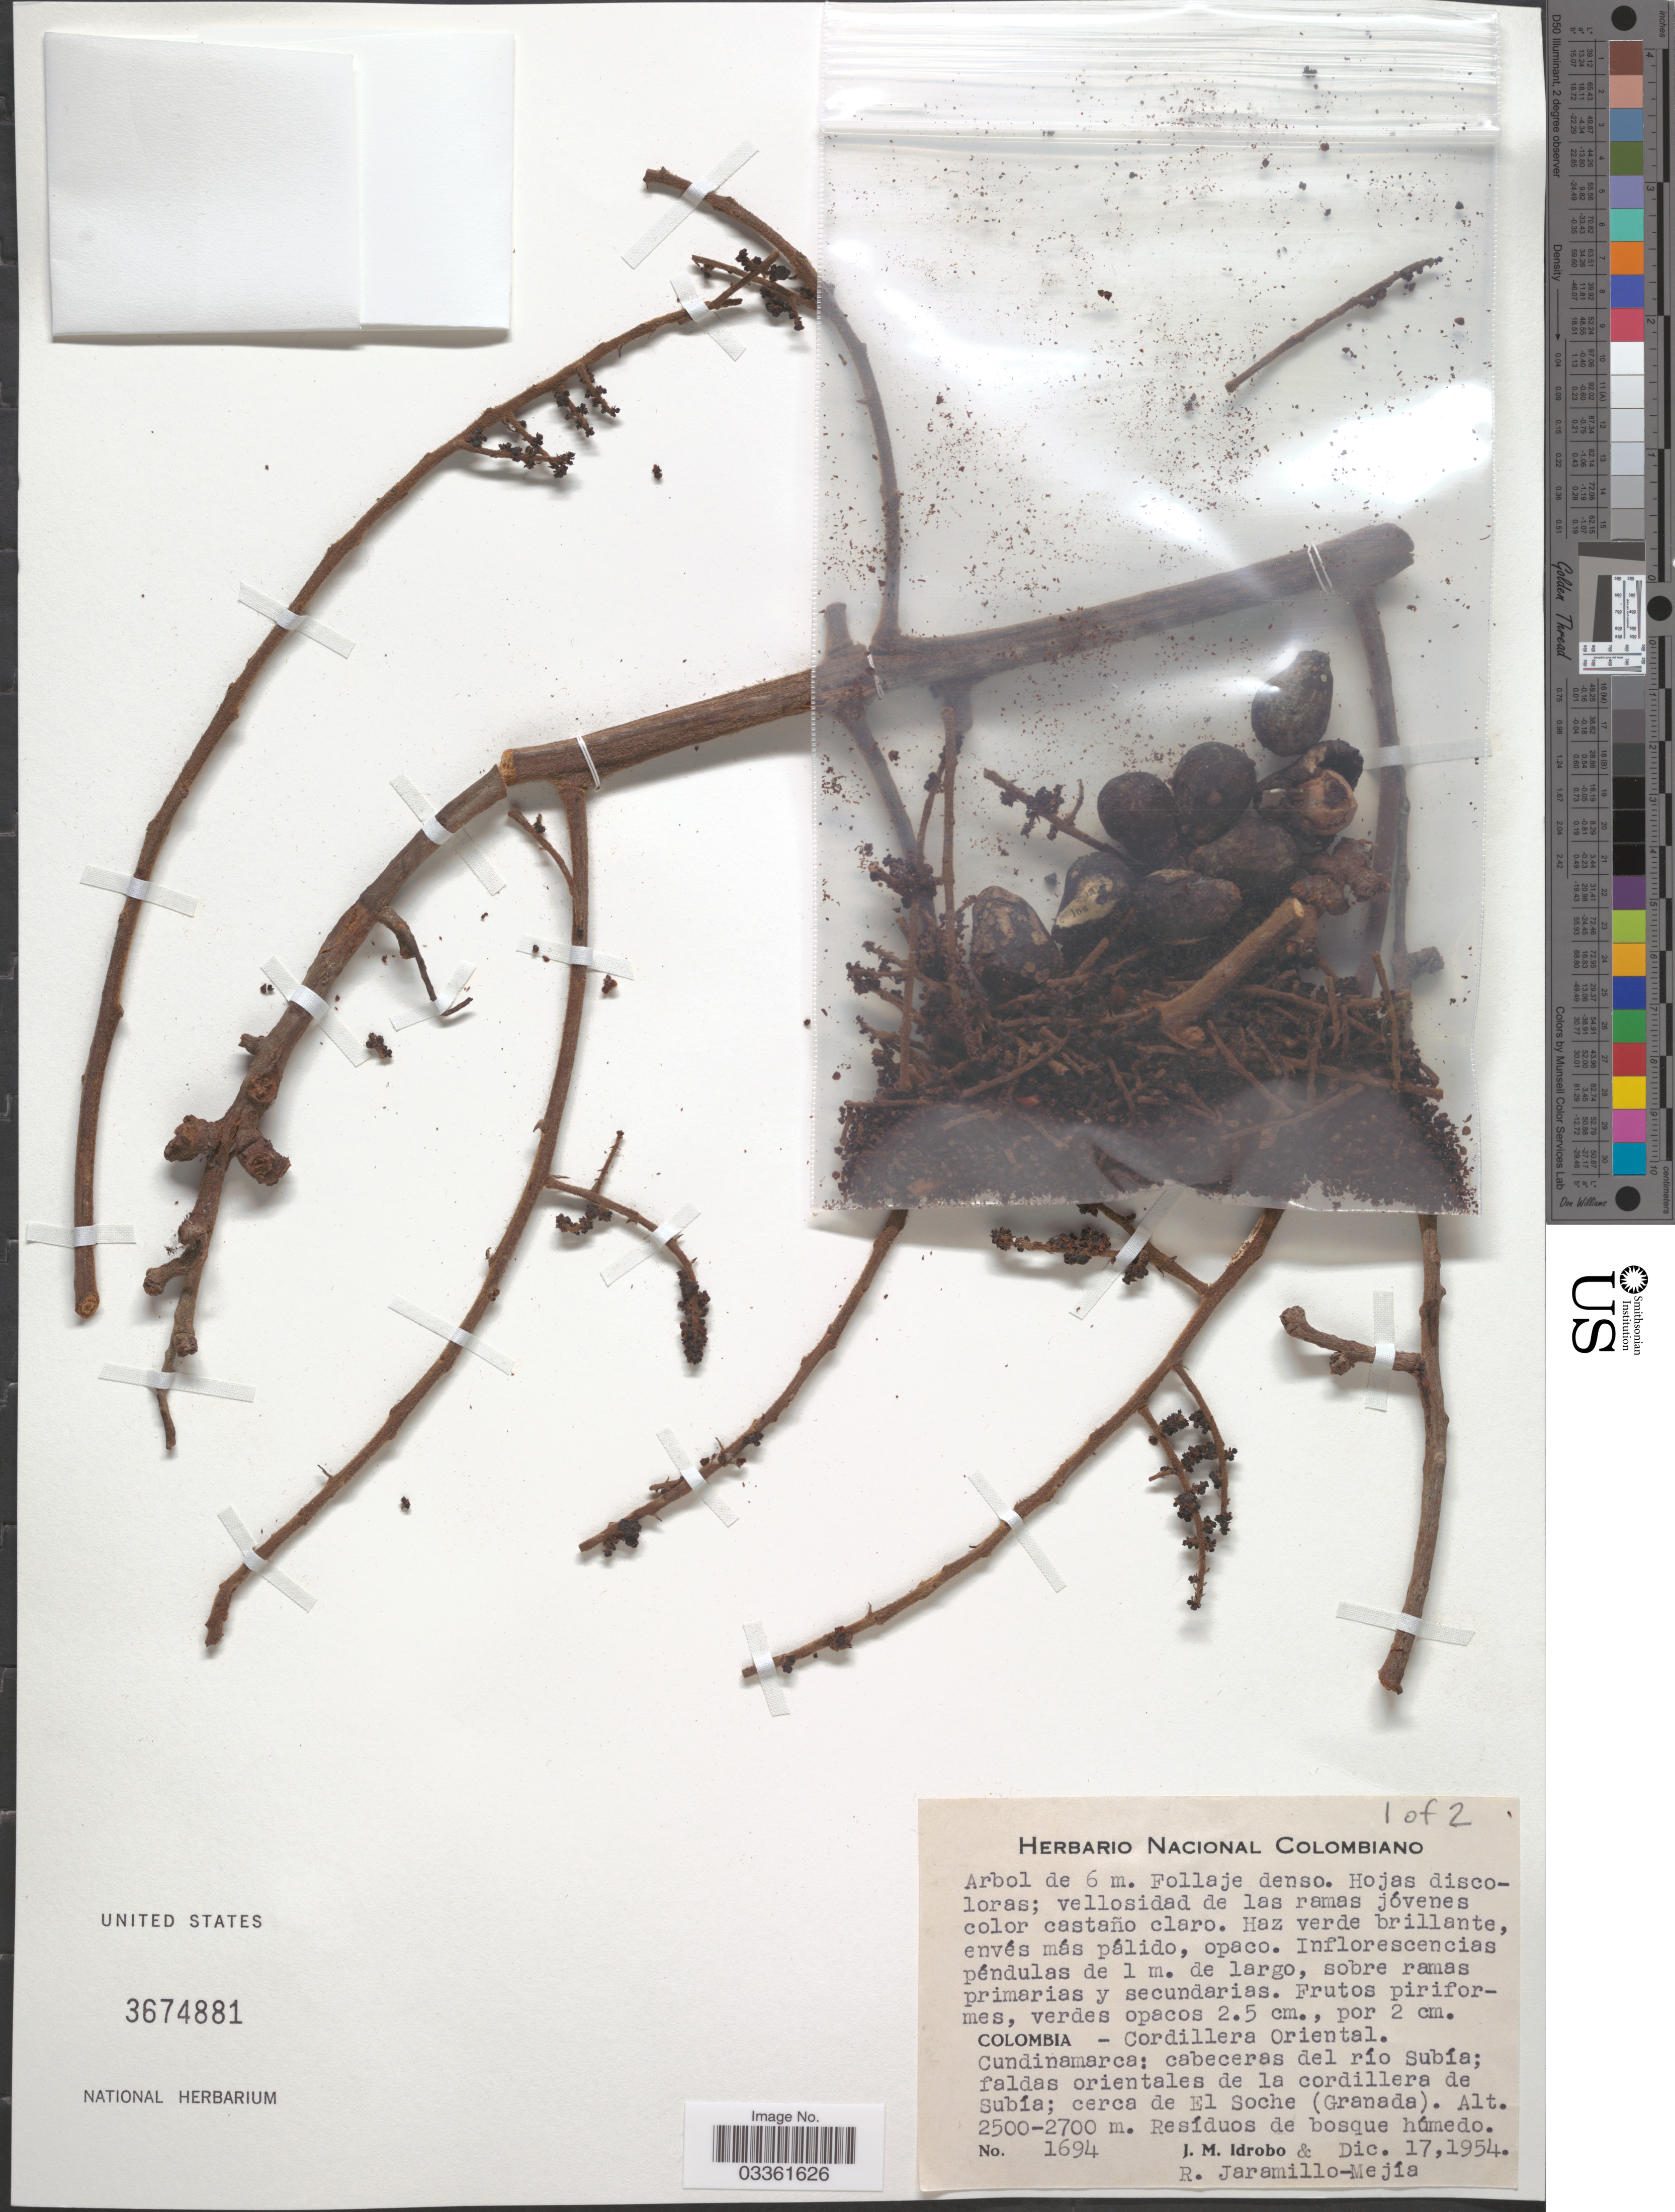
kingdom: Plantae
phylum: Tracheophyta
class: Magnoliopsida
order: Proteales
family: Sabiaceae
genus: Meliosma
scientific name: Meliosma bogotana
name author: Steyerm.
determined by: Ávila, F. A.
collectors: J. M. Idrobo & R. Jaramillo M.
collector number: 1694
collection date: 1954-12-17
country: Colombia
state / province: Cundinamarca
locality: Cordillera Oriental. Cabeceras del río Subía; faldas orientales de la cordillera de Subía; cerca de El Soche (Granada).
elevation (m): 2500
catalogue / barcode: US 3674881